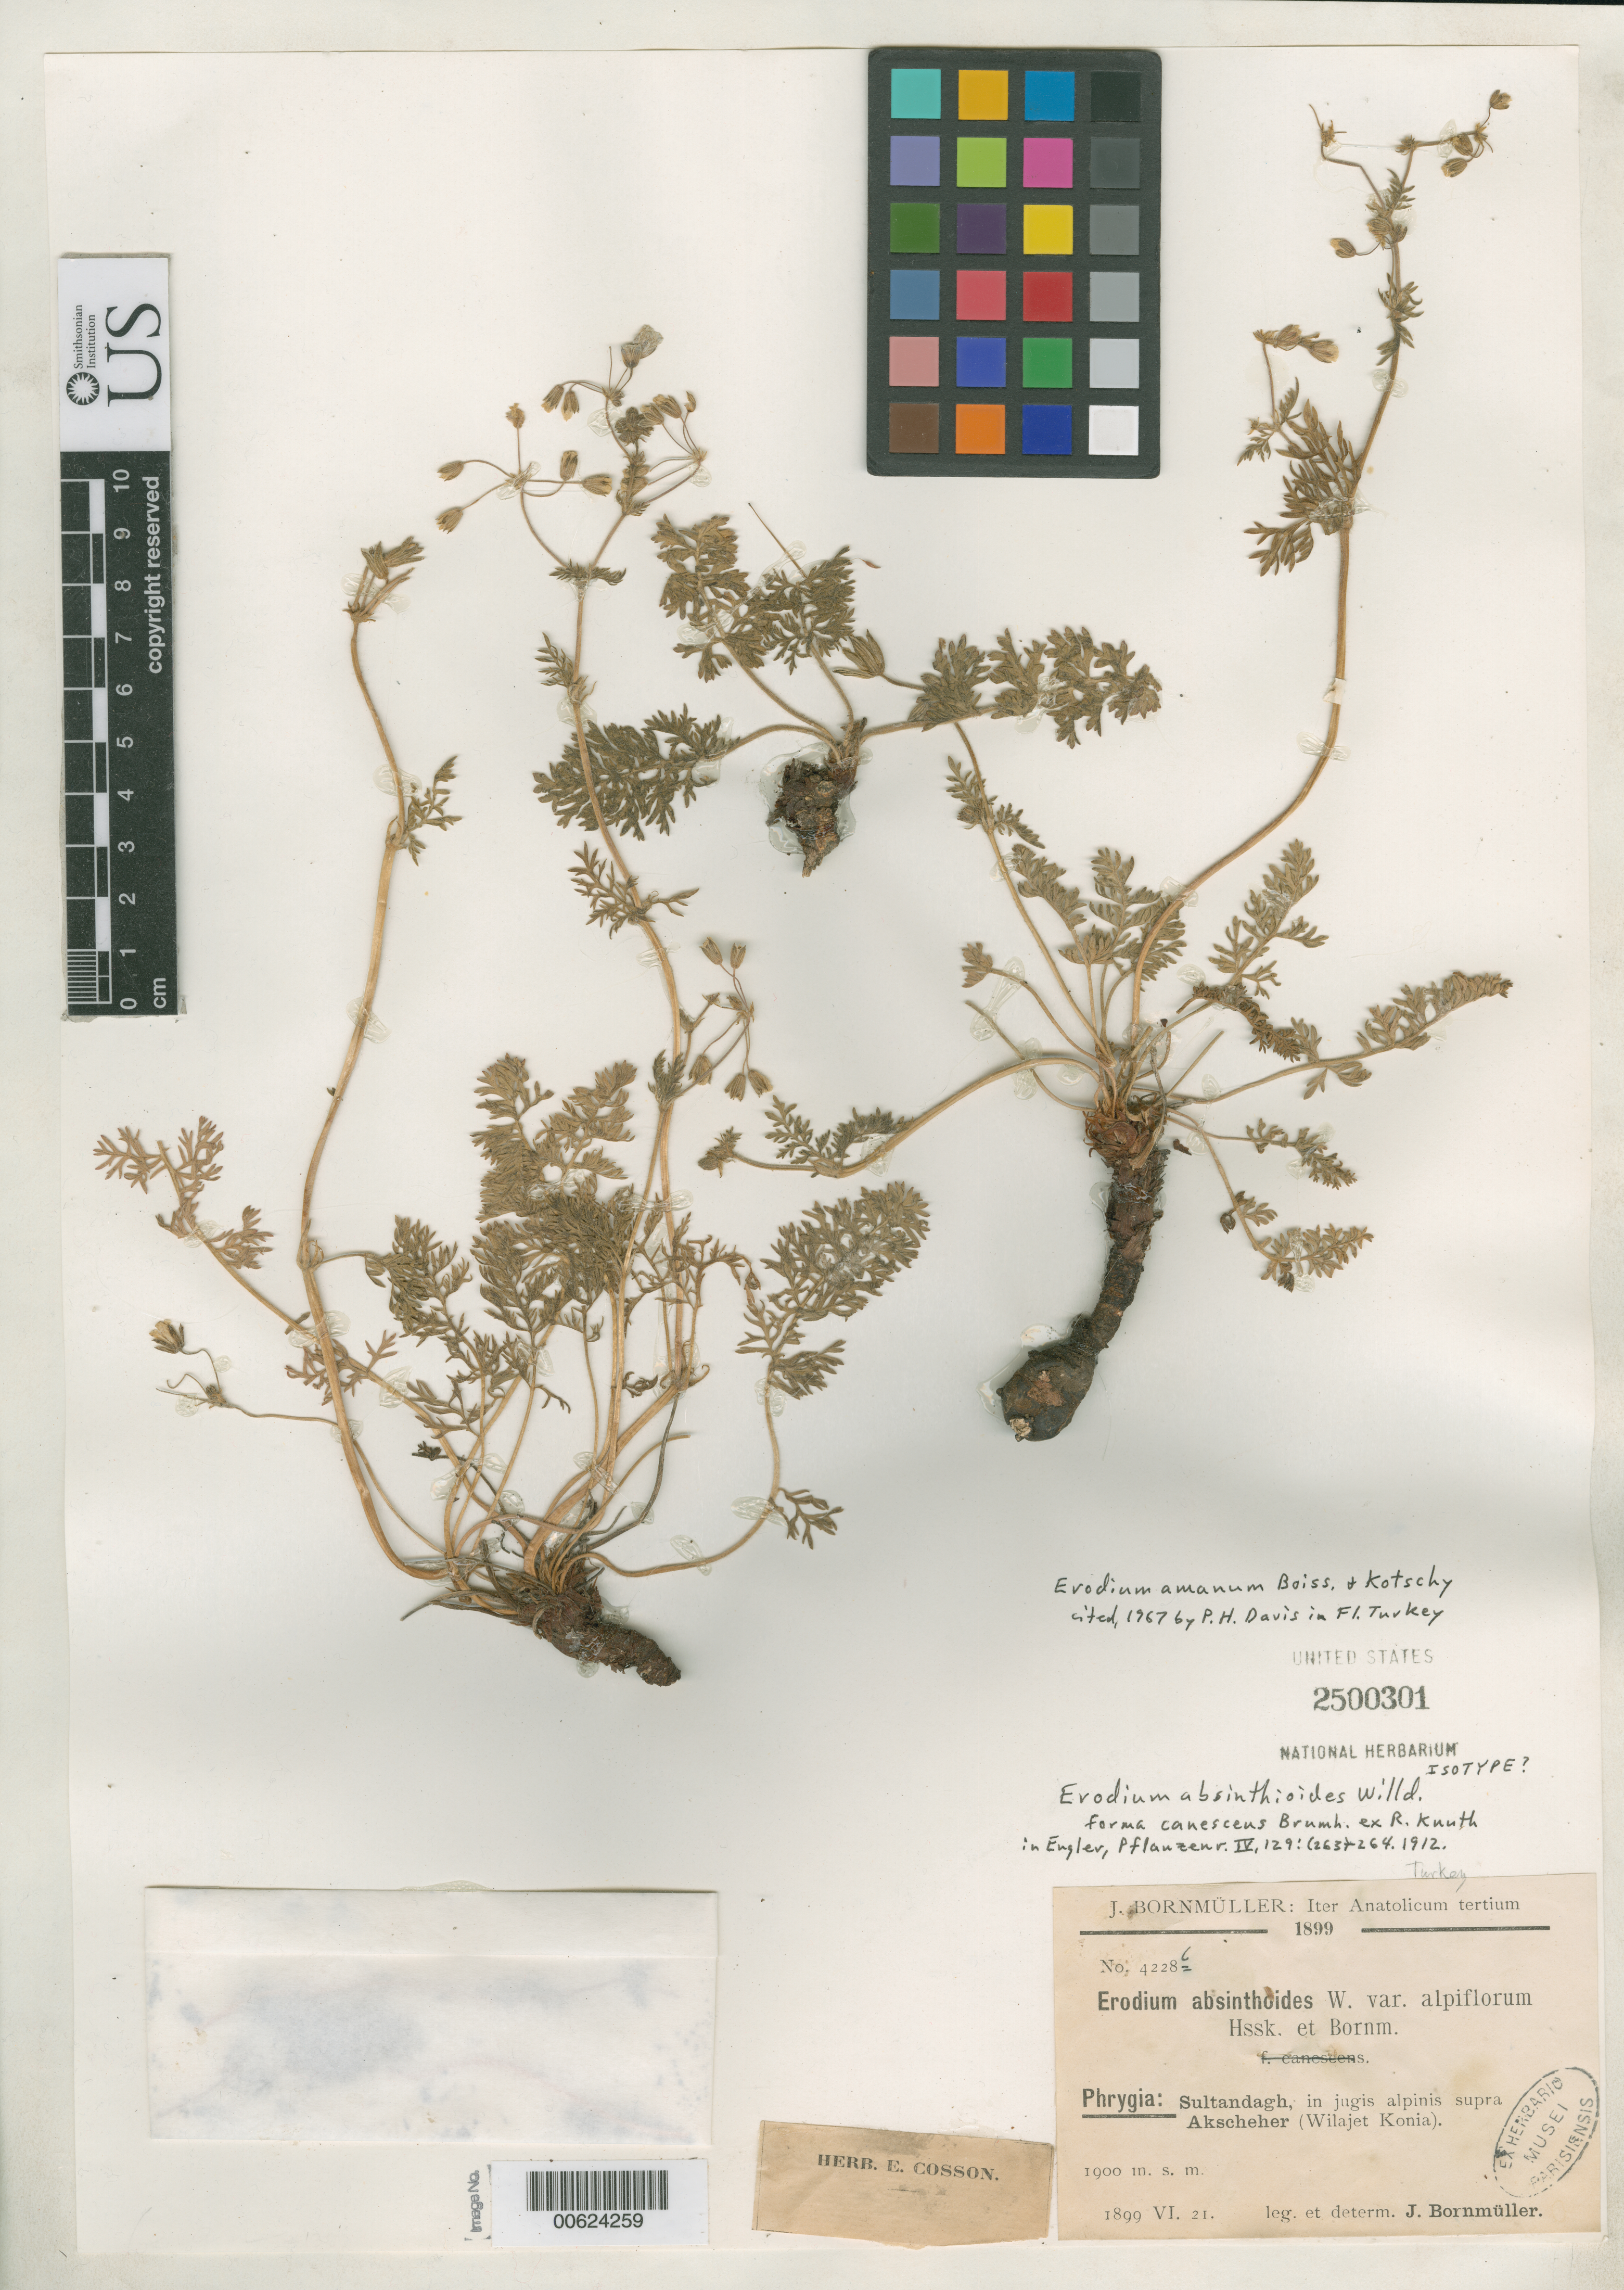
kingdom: Plantae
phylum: Tracheophyta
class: Magnoliopsida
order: Geraniales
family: Geraniaceae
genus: Erodium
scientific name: Erodium absinthoides f. canescens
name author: Brumh. ex R. Knuth in Engl.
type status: Isotype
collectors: J. Bornmüller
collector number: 42286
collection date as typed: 21 Jun 1899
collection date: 1899-06-21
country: Turkey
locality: Sultandagh, Akscheher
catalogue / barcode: US 2500301